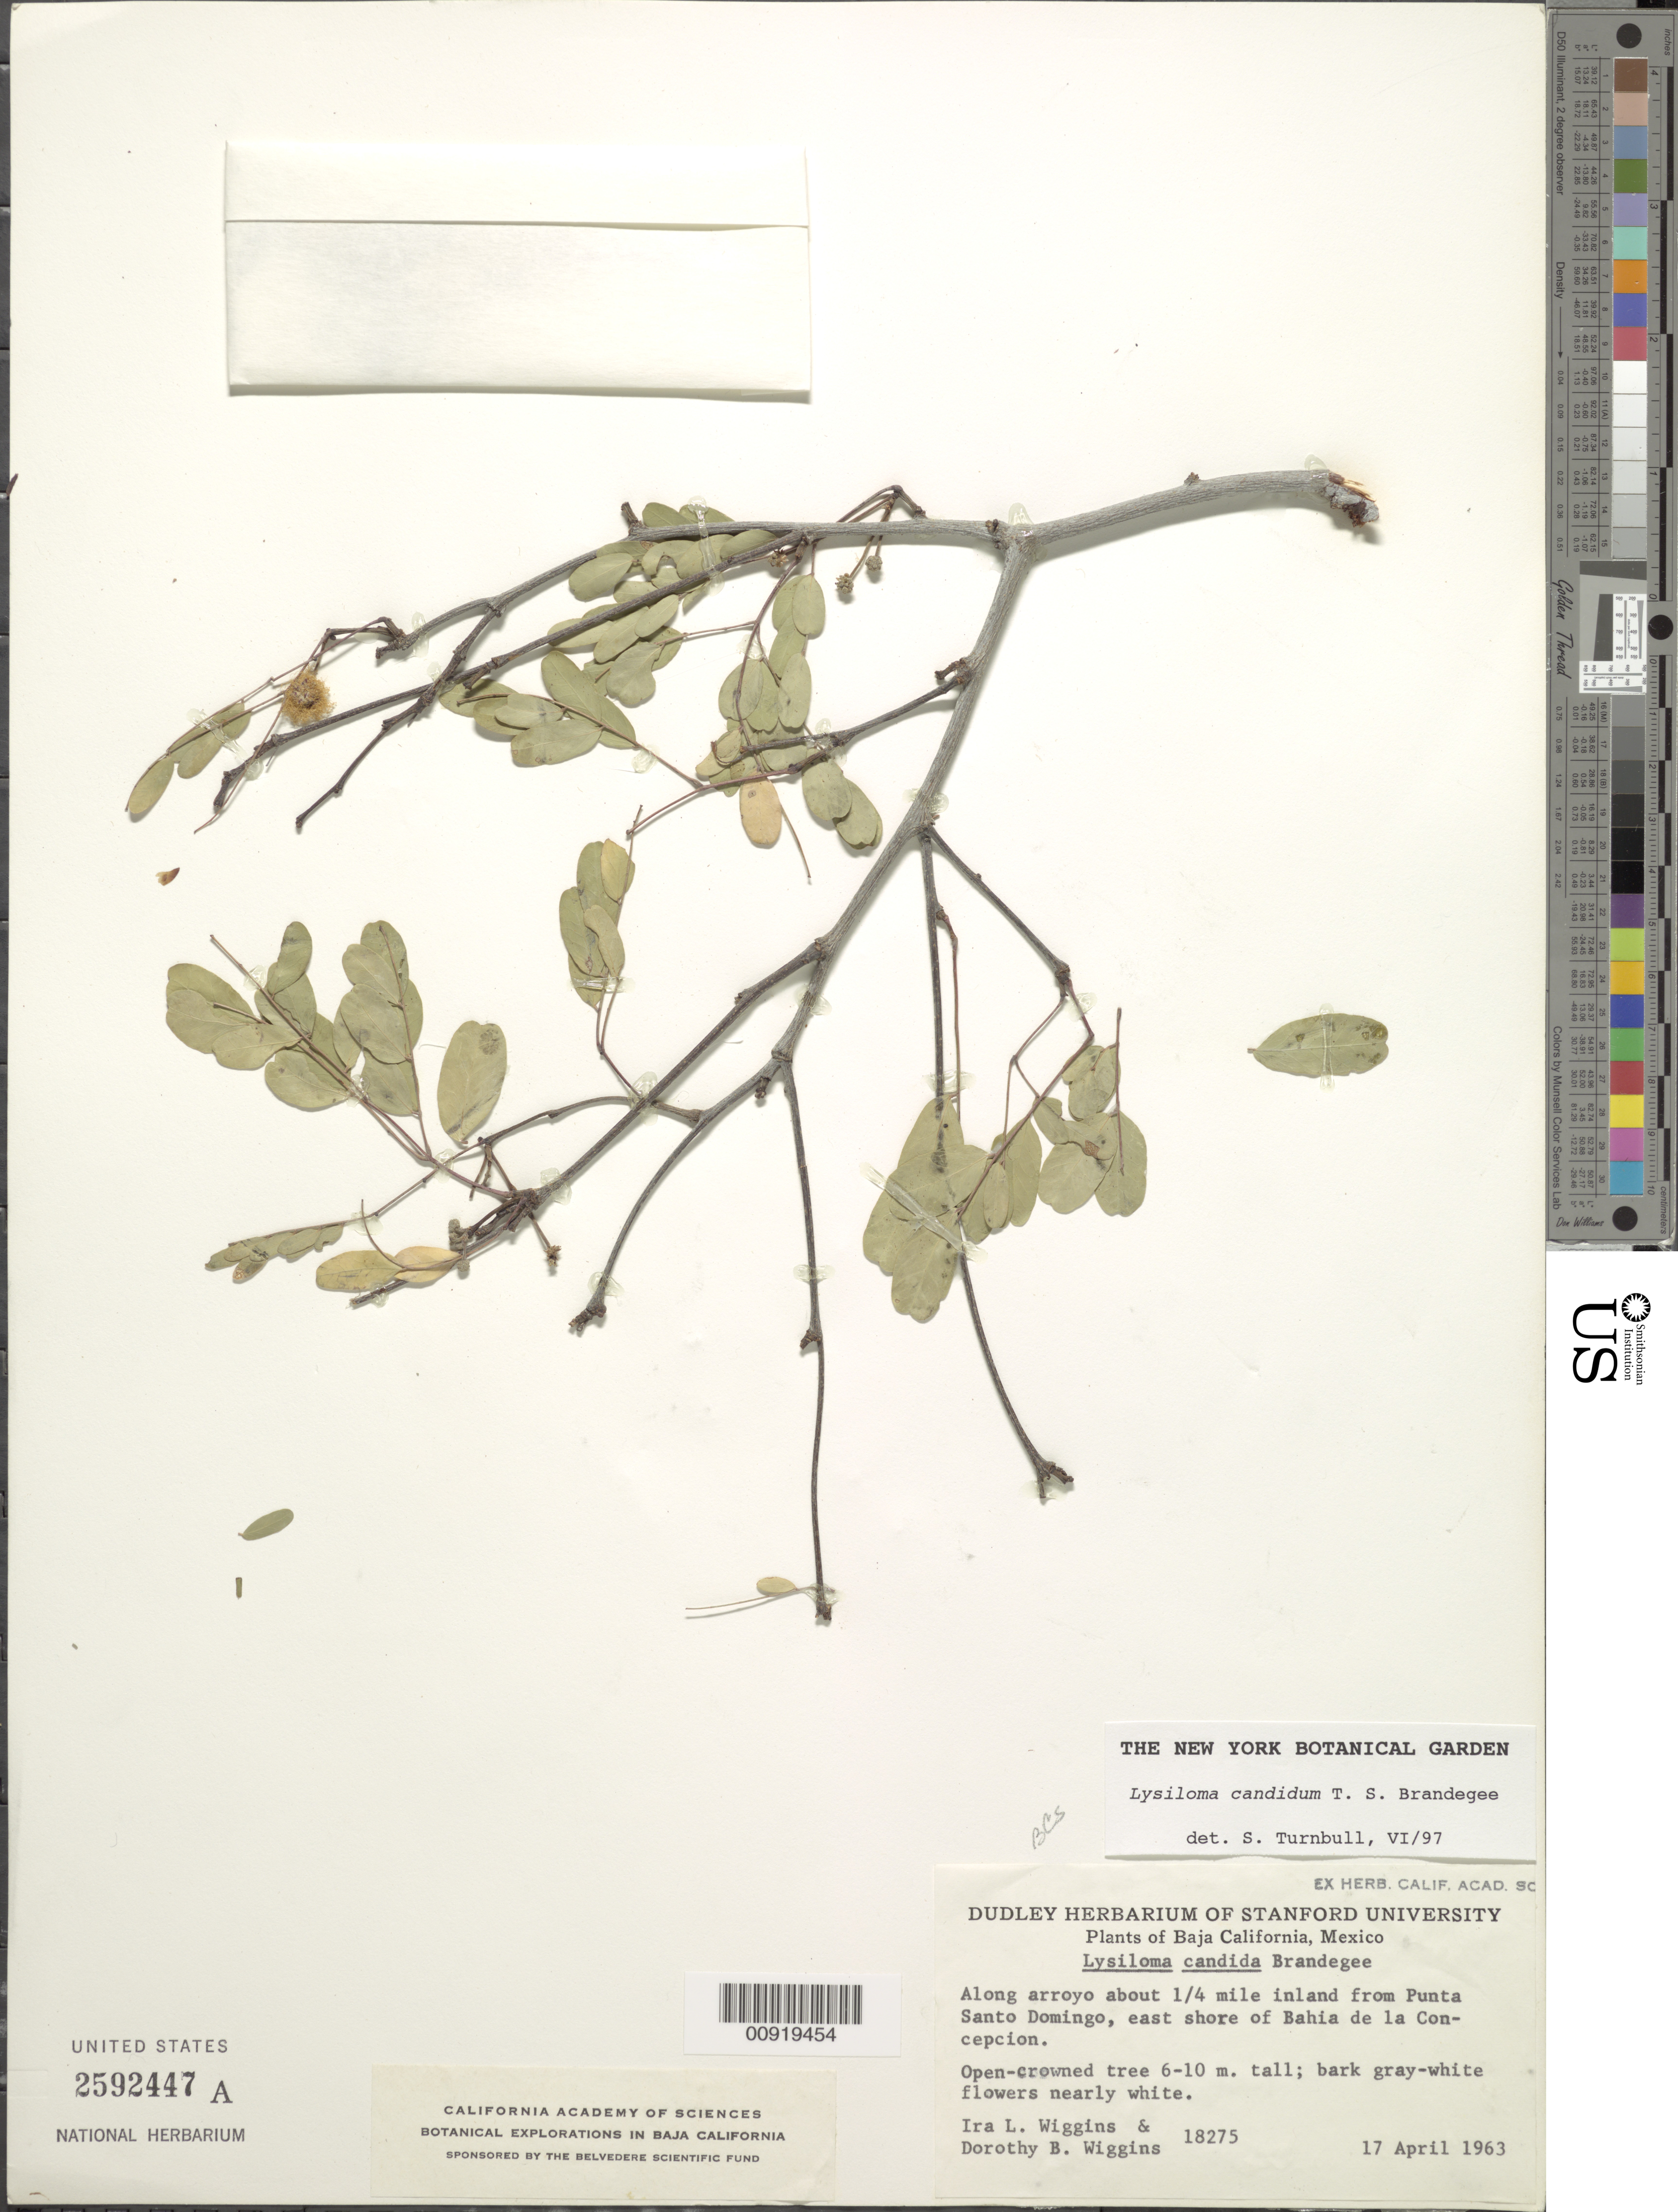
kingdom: Plantae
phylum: Tracheophyta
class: Magnoliopsida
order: Fabales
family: Fabaceae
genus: Lysiloma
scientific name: Lysiloma candidum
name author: Brandegee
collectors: I. L. Wiggins & D. B. Wiggins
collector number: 18275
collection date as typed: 17 Apr 1963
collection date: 1963-04-17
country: Mexico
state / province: Baja California Sur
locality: Along arroyo about ¼ mile inland from Punta Santo Domingo, east shore of Bahía de la Concepción.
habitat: Along arroyo.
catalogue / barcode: US 2592447A